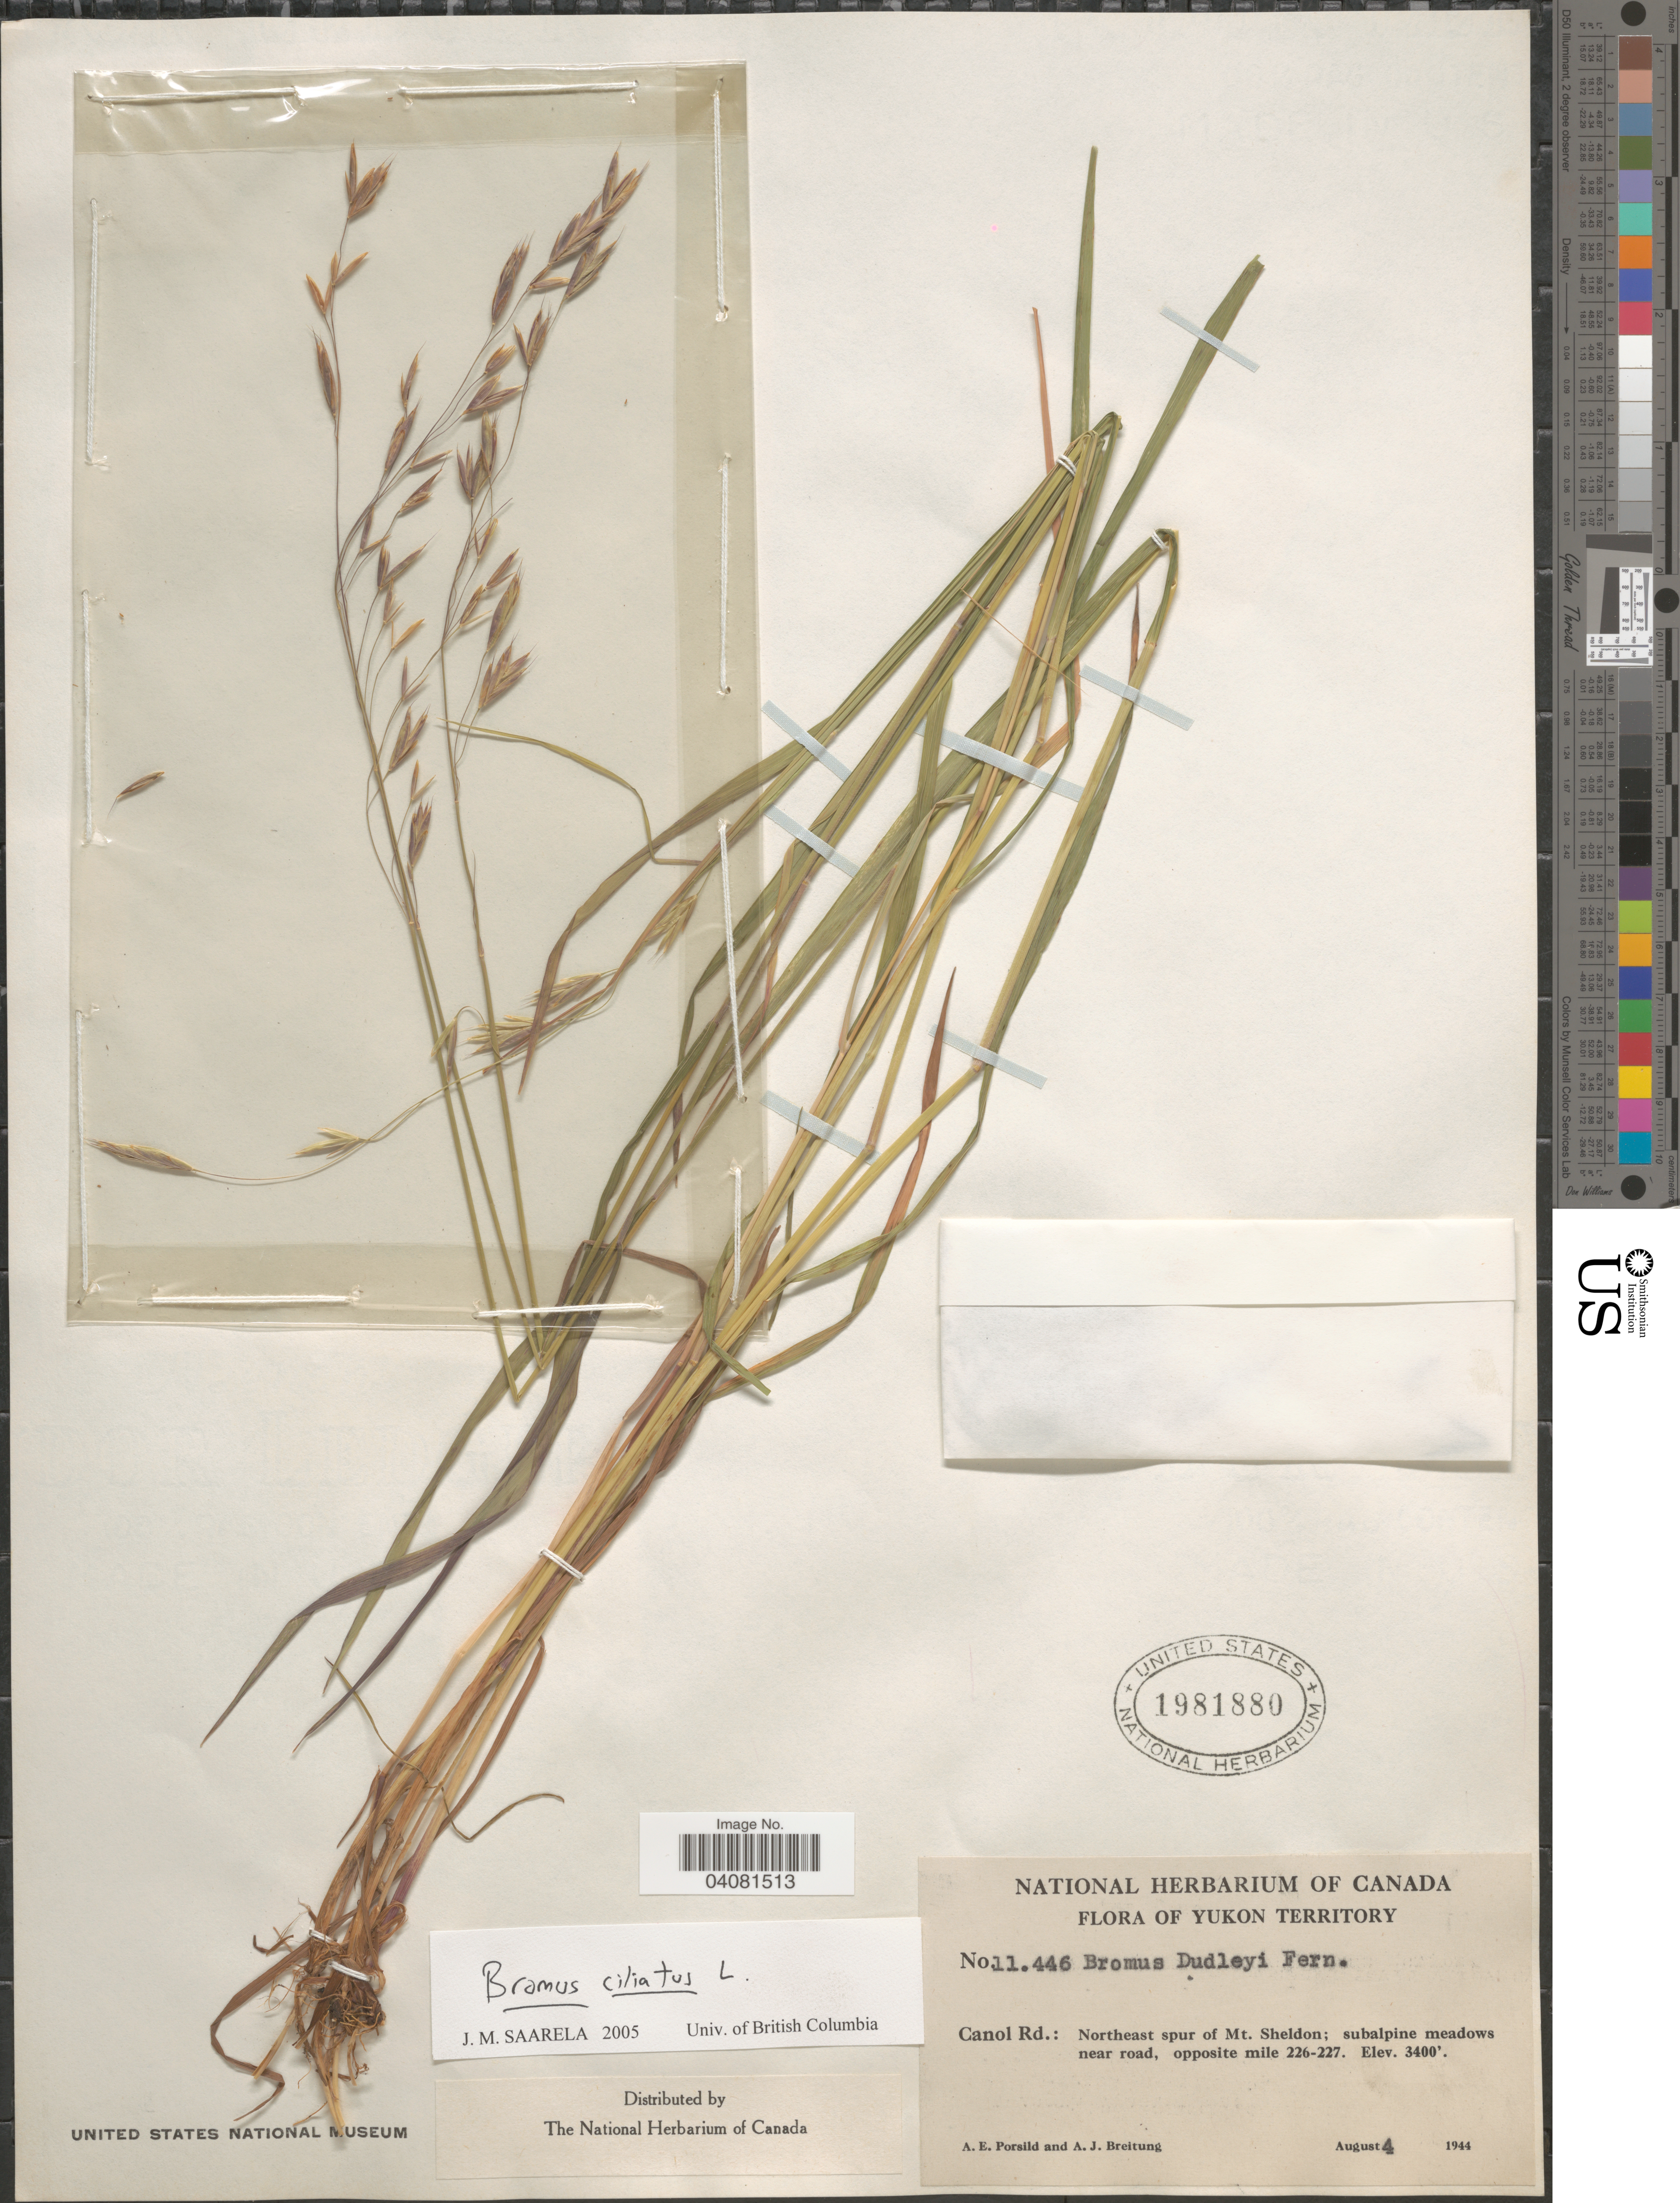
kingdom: Plantae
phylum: Tracheophyta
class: Liliopsida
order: Poales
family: Poaceae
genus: Bromus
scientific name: Bromus ciliatus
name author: L.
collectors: A. E. Porsild & A. Breitung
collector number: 11446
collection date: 1944-08-04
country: Canada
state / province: Yukon Territory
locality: Canol Rd.: Northeast spur of Mt. Sheldon: subalpine meadows near road, opposite mile 226-227.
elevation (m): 1036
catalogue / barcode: US 1981880